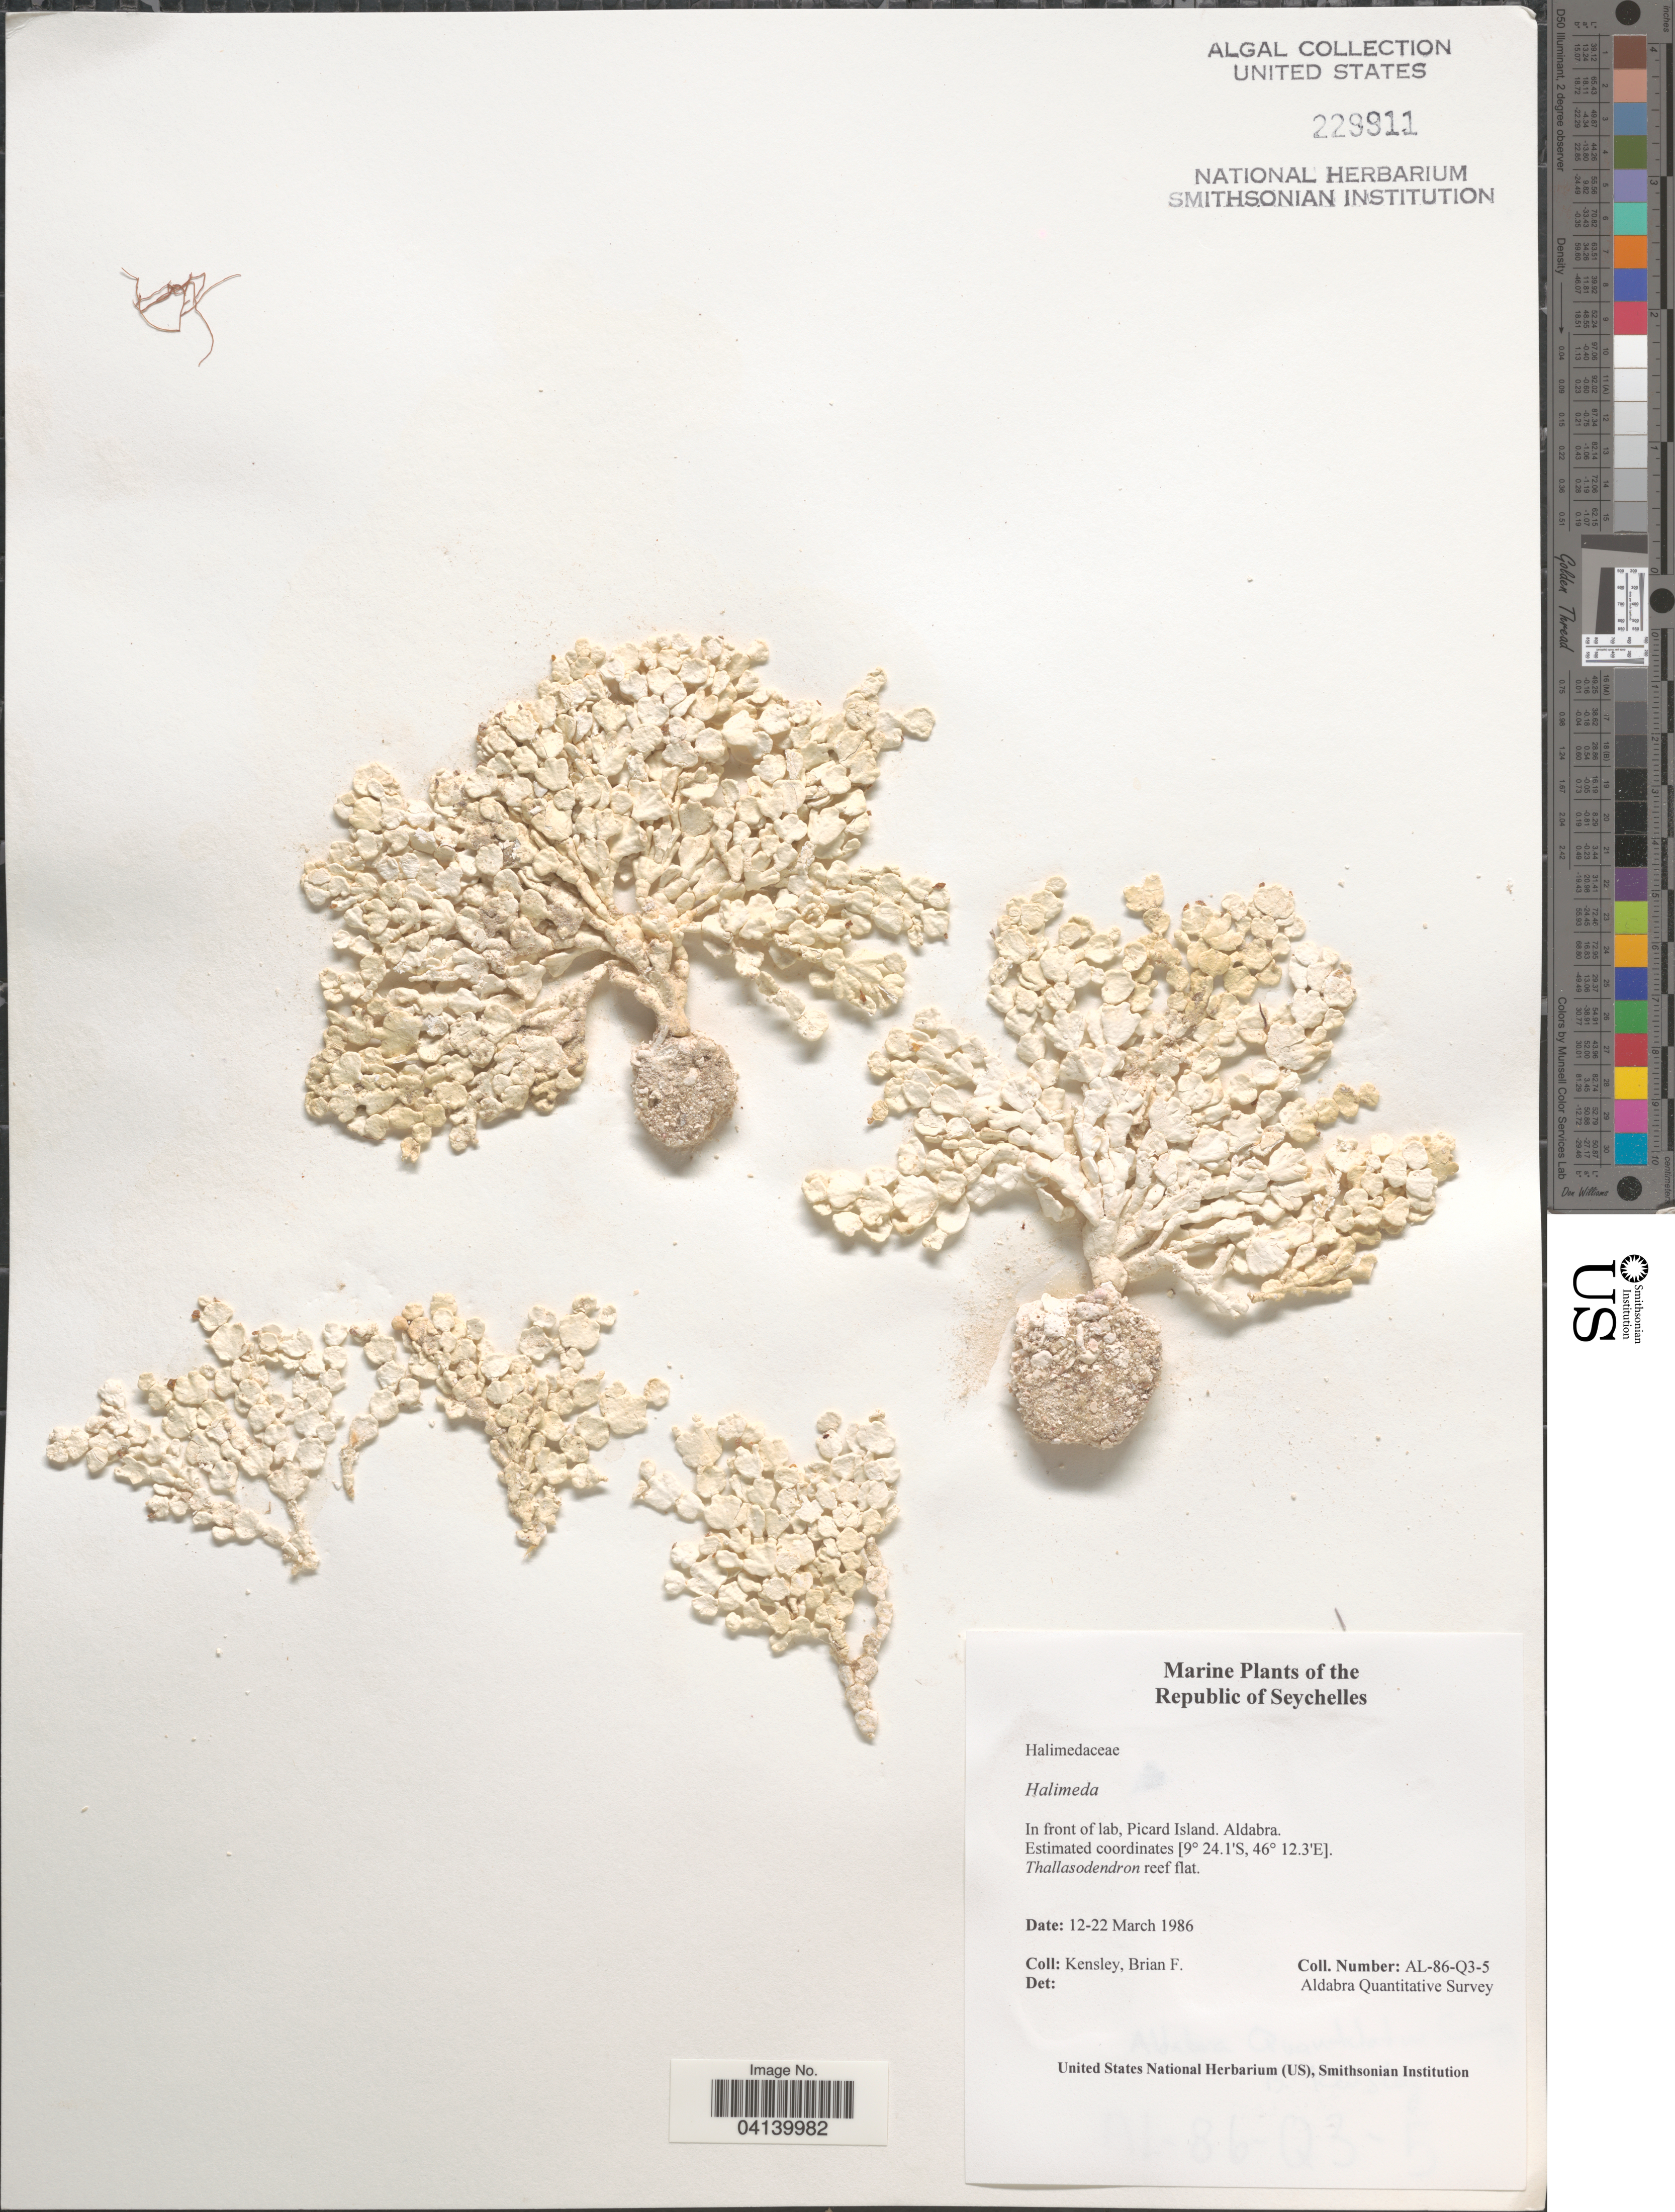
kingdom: Plantae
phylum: Chlorophyta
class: Ulvophyceae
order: Bryopsidales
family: Halimedaceae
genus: Halimeda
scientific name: Halimeda sp.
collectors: B. Kensley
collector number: AL-86-Q3-5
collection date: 1986-03-12/1986-03-22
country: Seychelles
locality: Republic of Seychelles. In front of lab, Picard Island. Aldabra. Aldabra Quantitative Survey.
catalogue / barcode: US 229911